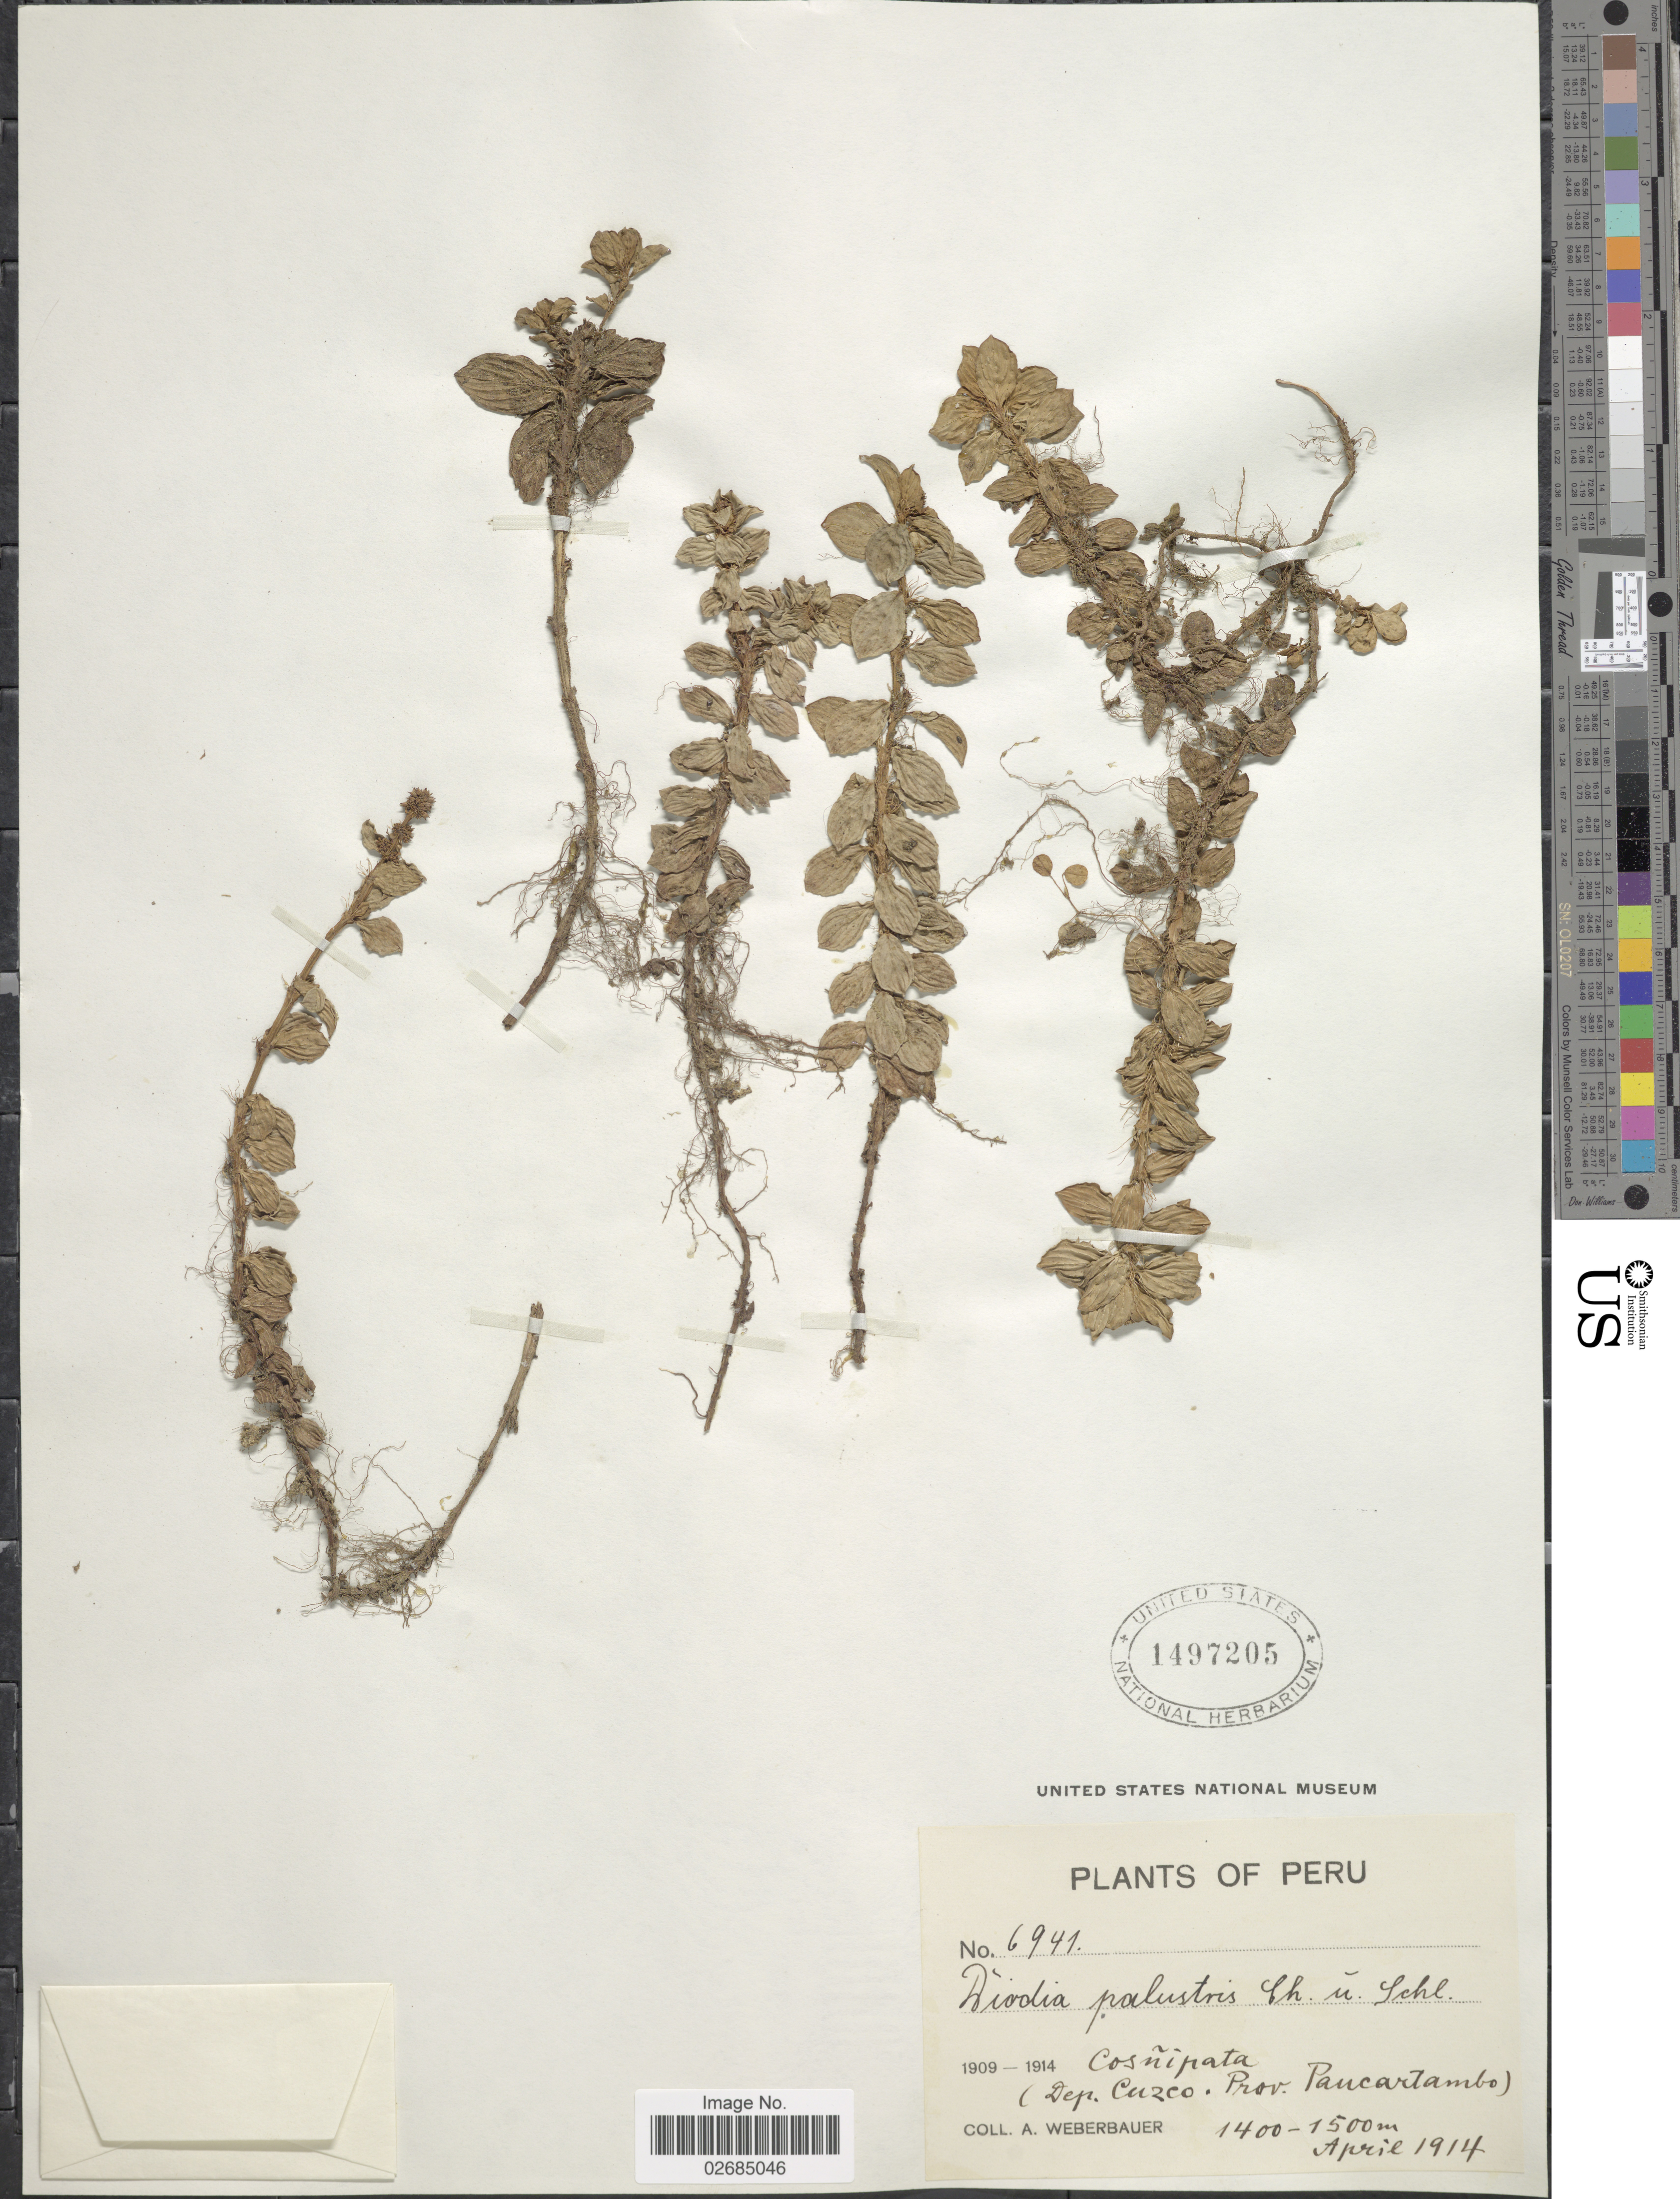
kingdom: Plantae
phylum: Tracheophyta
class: Magnoliopsida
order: Gentianales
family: Rubiaceae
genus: Diodia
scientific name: Diodia palustris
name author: Cham. & Schltdl.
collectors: A. Weberbauer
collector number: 6941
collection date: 1914-04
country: Peru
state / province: Cusco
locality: Cosnipata. (Dep. Cuzco. Prov. Pancartambo).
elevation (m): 1400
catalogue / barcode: US 1497205